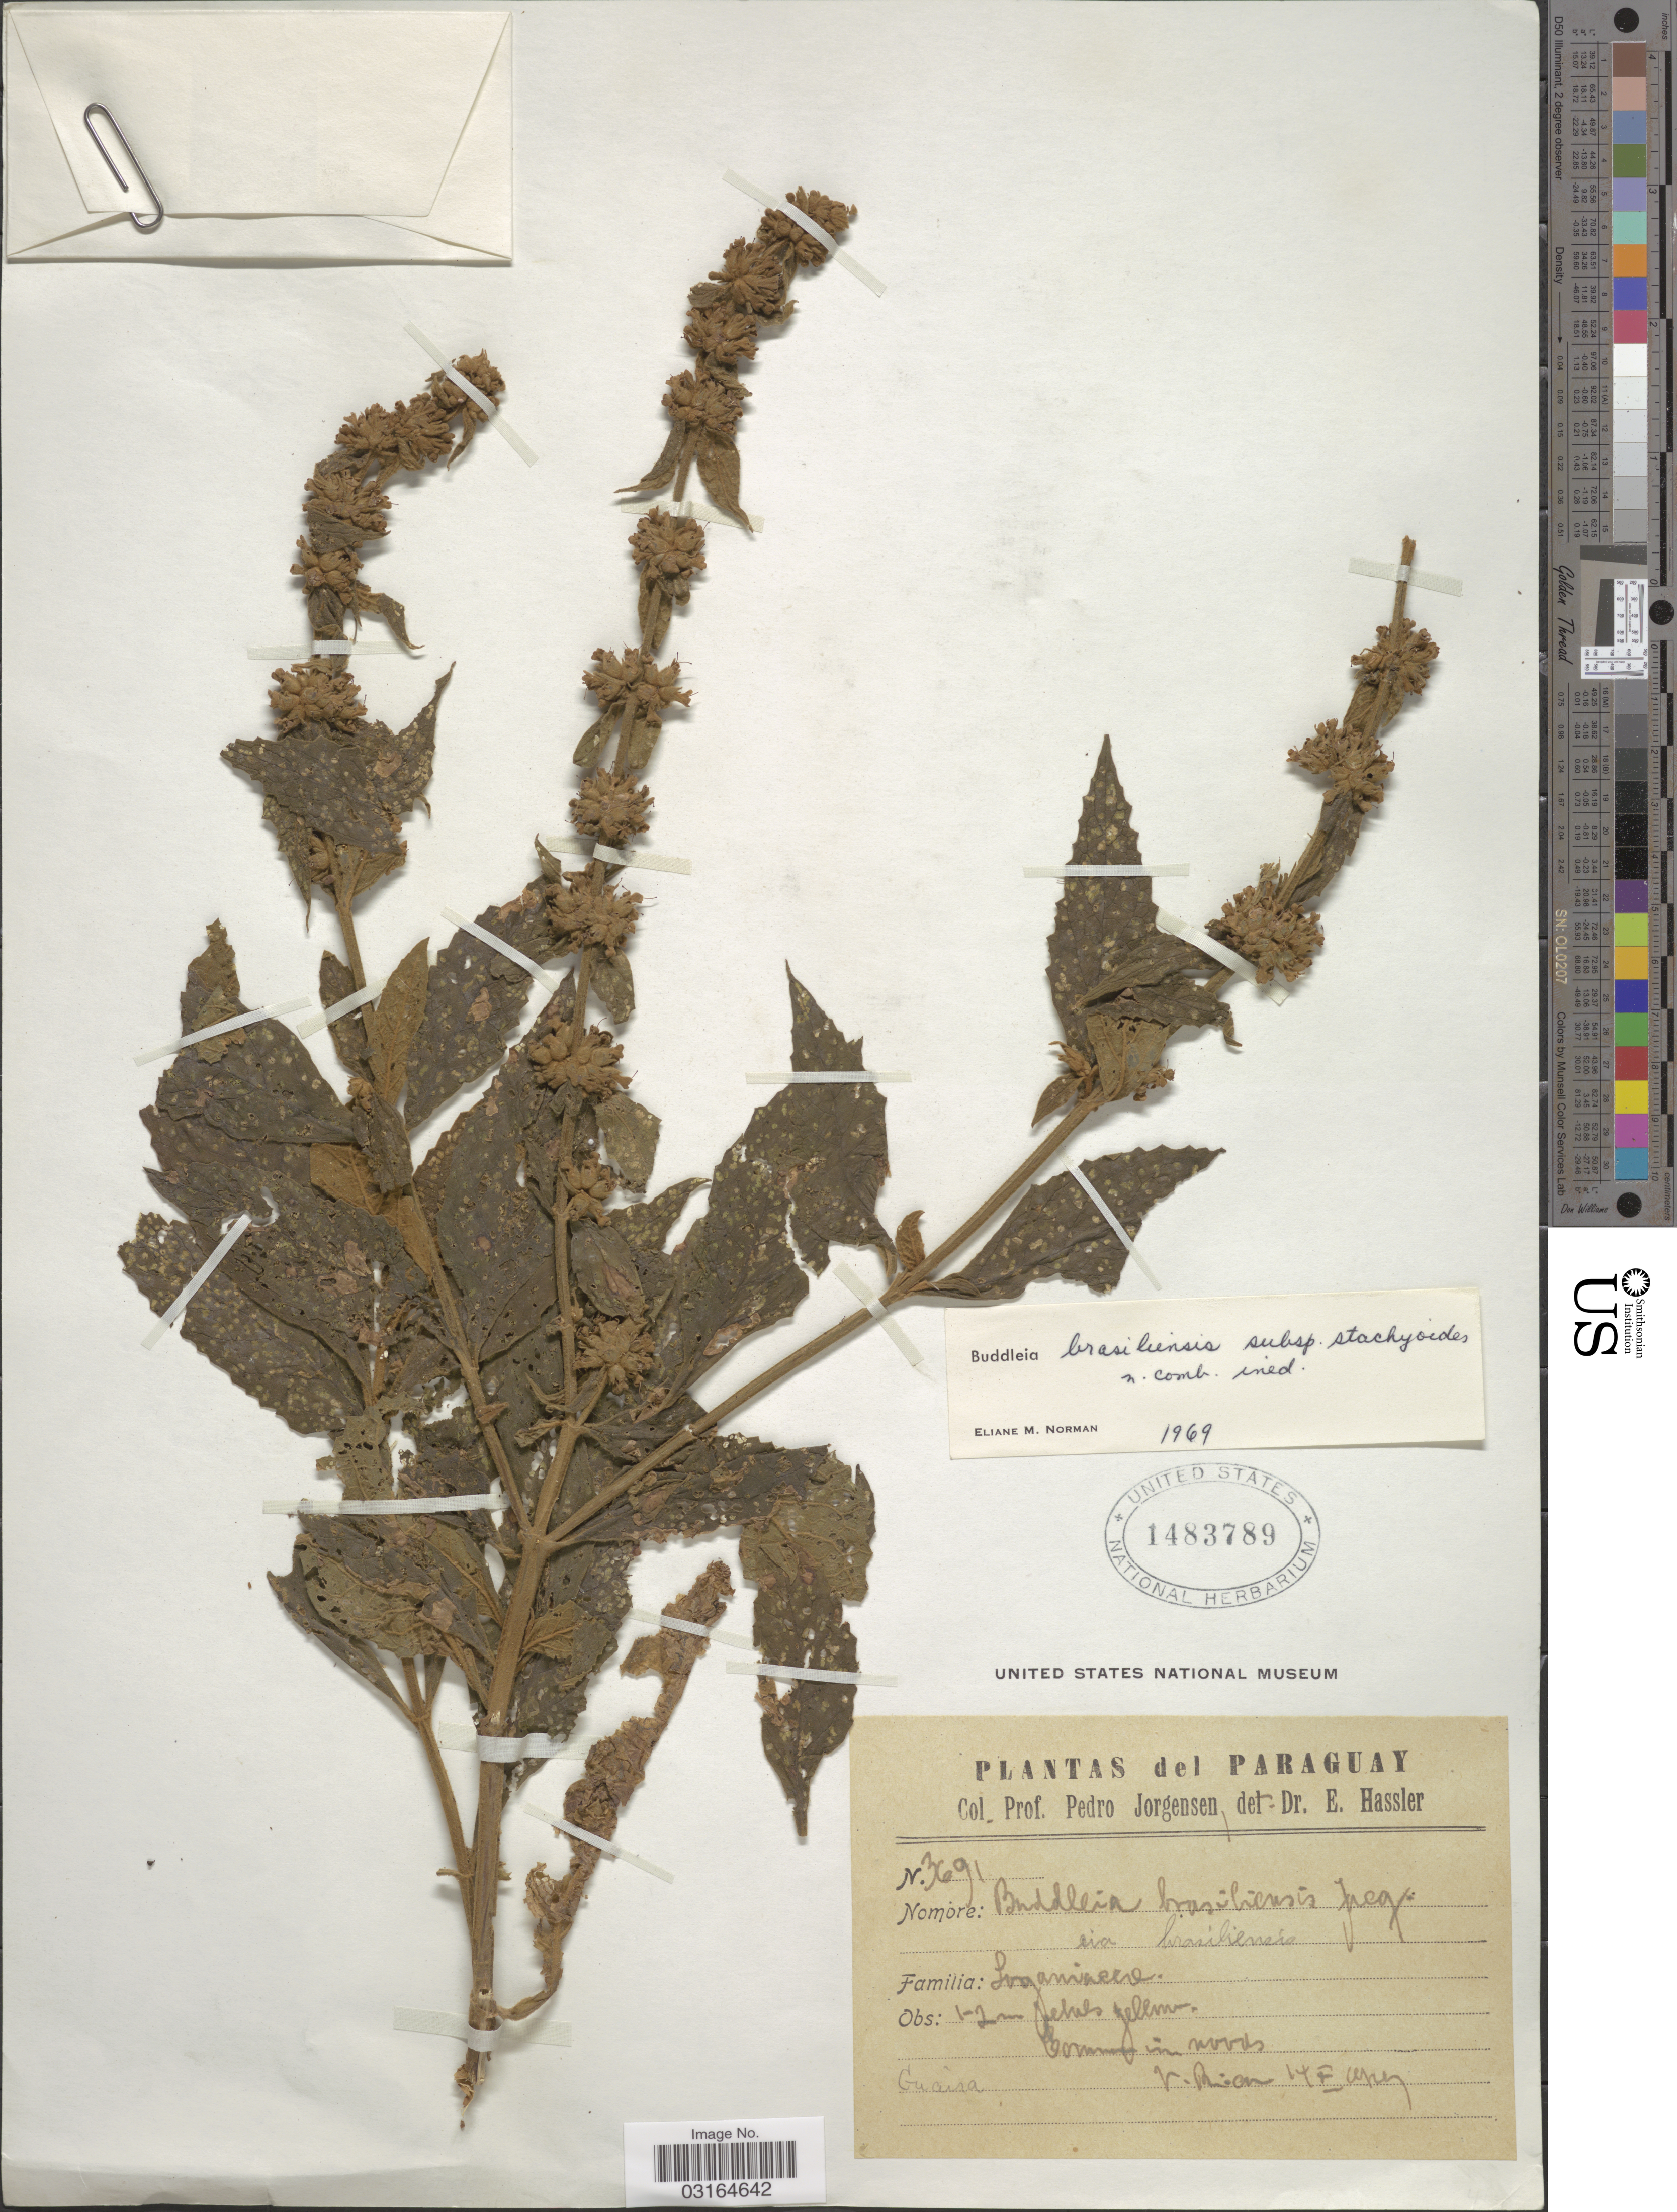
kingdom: Plantae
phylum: Tracheophyta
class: Magnoliopsida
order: Lamiales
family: Scrophulariaceae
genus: Buddleja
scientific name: Buddleja stachyoides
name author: Cham. & Schltdl.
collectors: P. Jörgensen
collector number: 3691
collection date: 1919-10-14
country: Paraguay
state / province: Guaira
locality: V. Rica.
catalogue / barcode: US 1483789